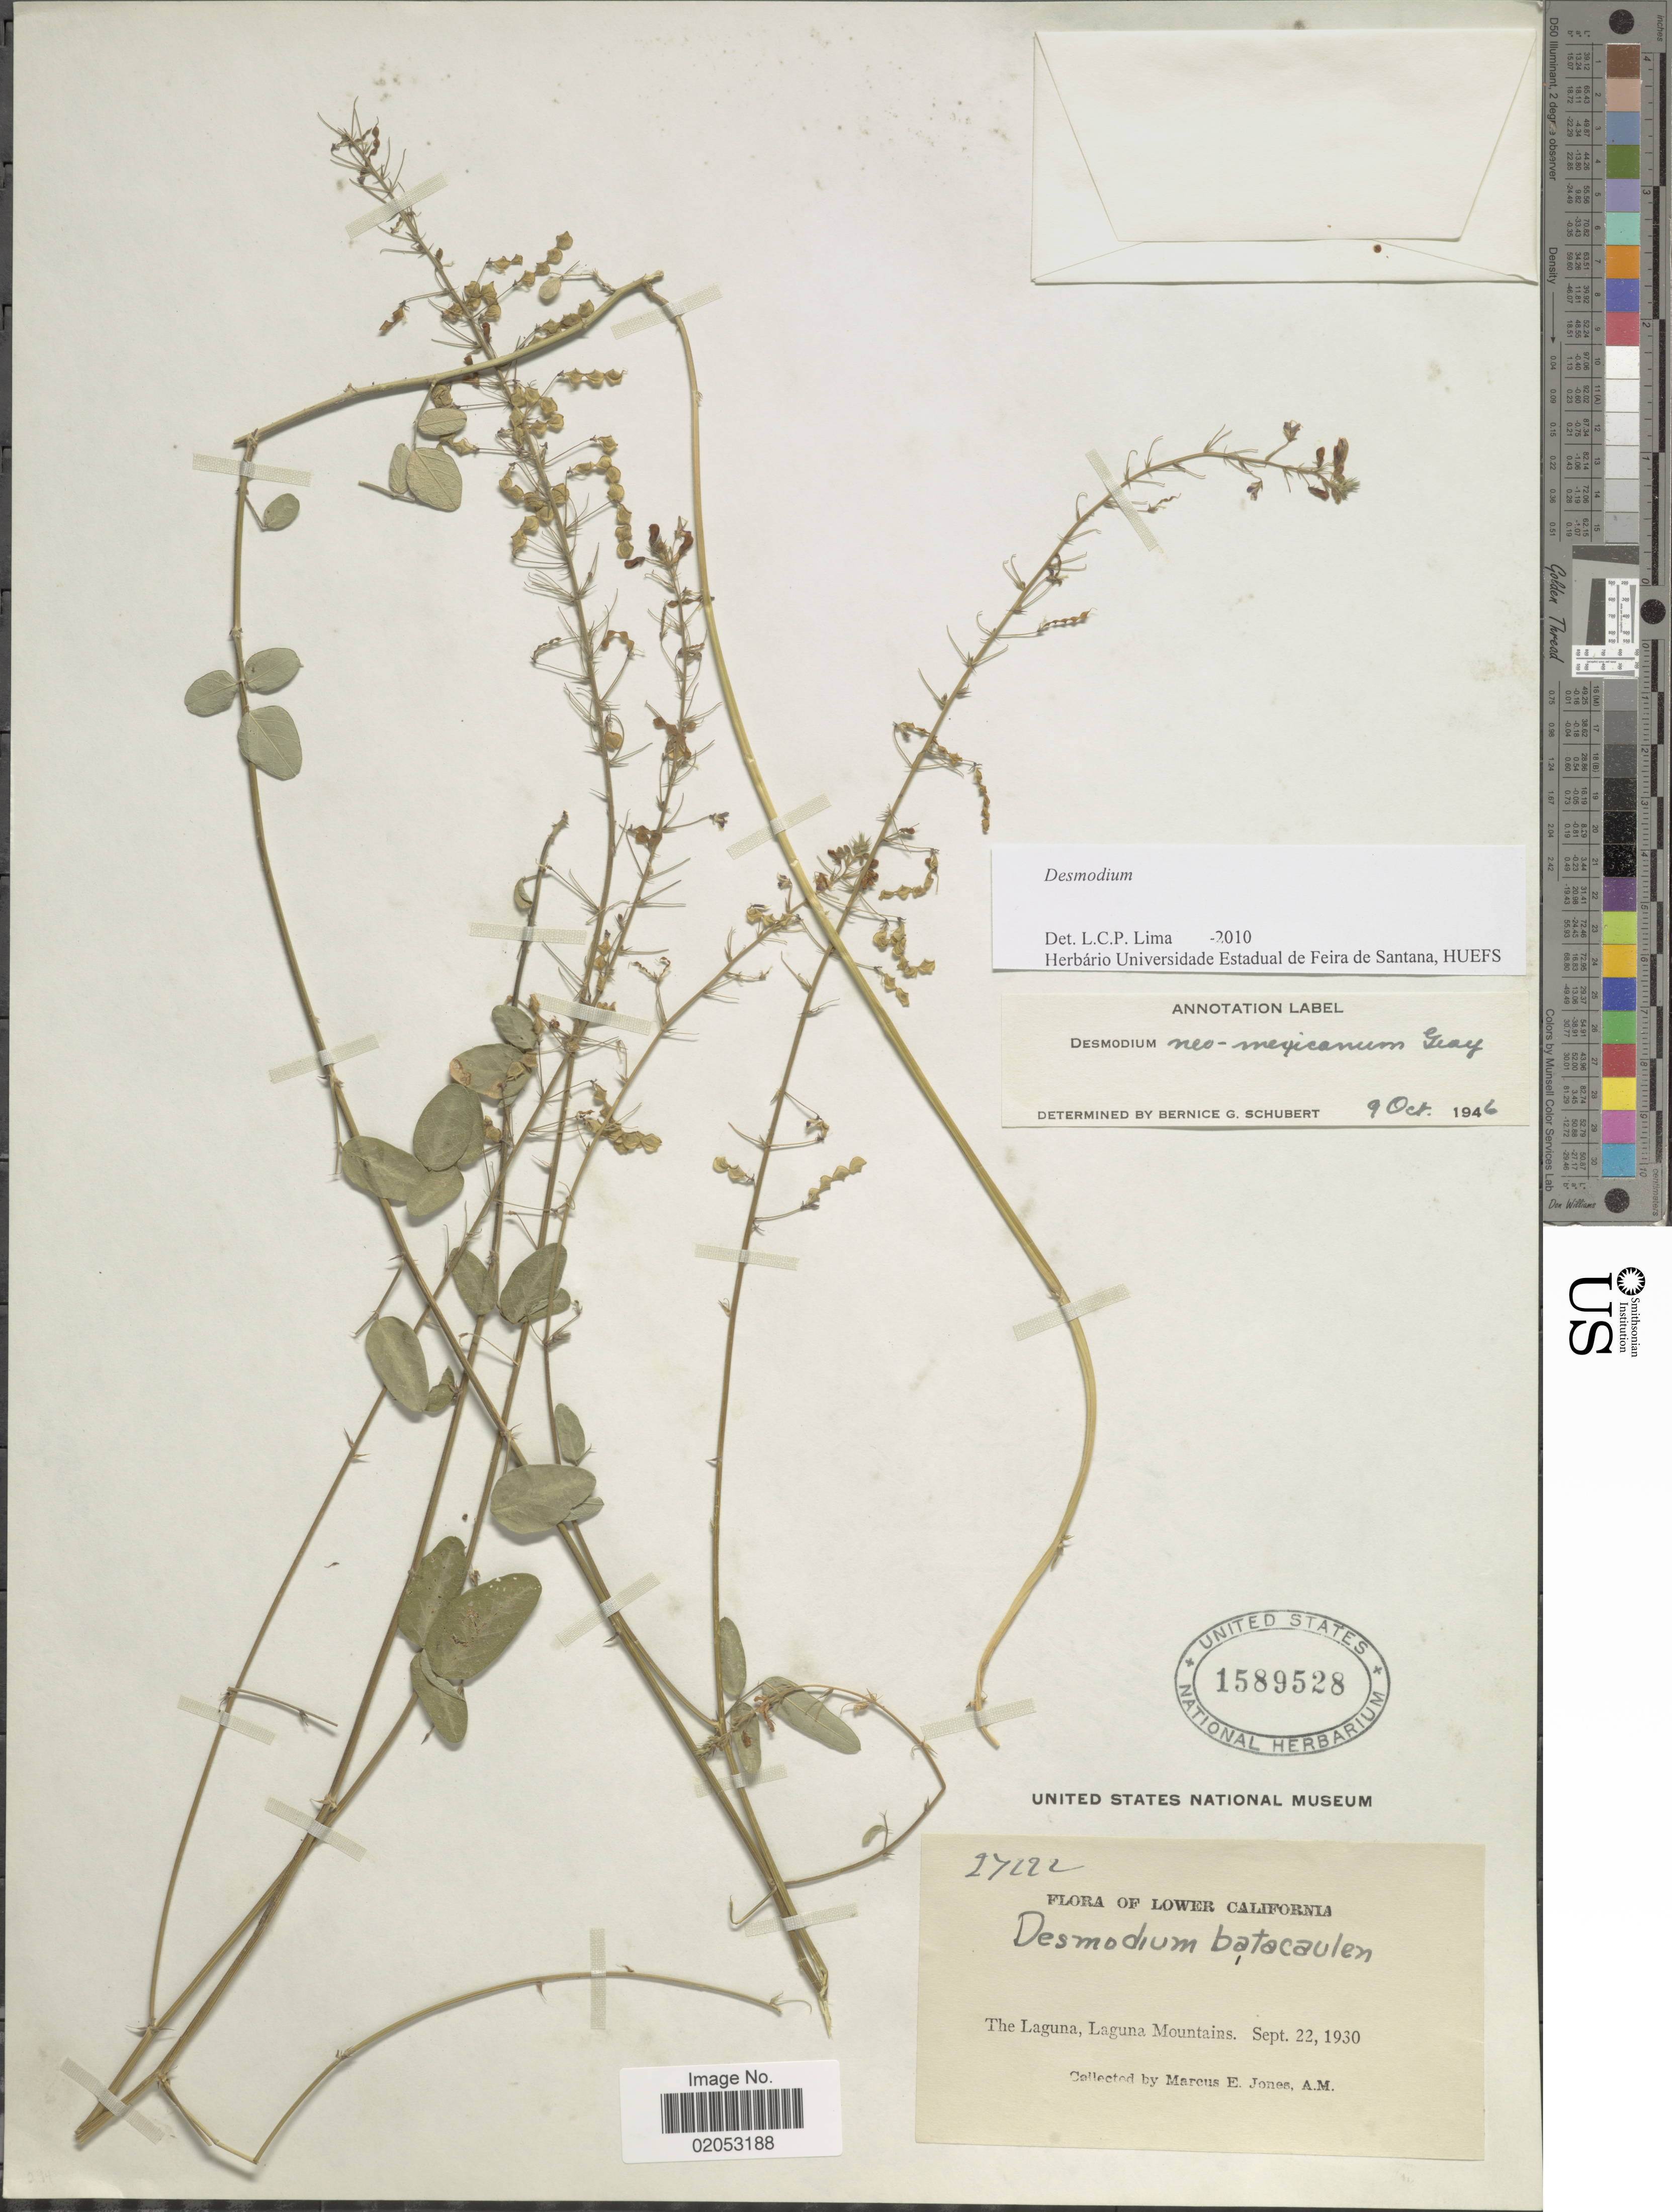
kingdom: Plantae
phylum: Tracheophyta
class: Magnoliopsida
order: Fabales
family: Fabaceae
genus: Desmodium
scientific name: Desmodium sp.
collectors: M. E. Jones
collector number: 27122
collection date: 1930-09-22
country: Mexico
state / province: Baja California Norte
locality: Lower California, The Laguna, Laguna Mountains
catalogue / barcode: US 1589528